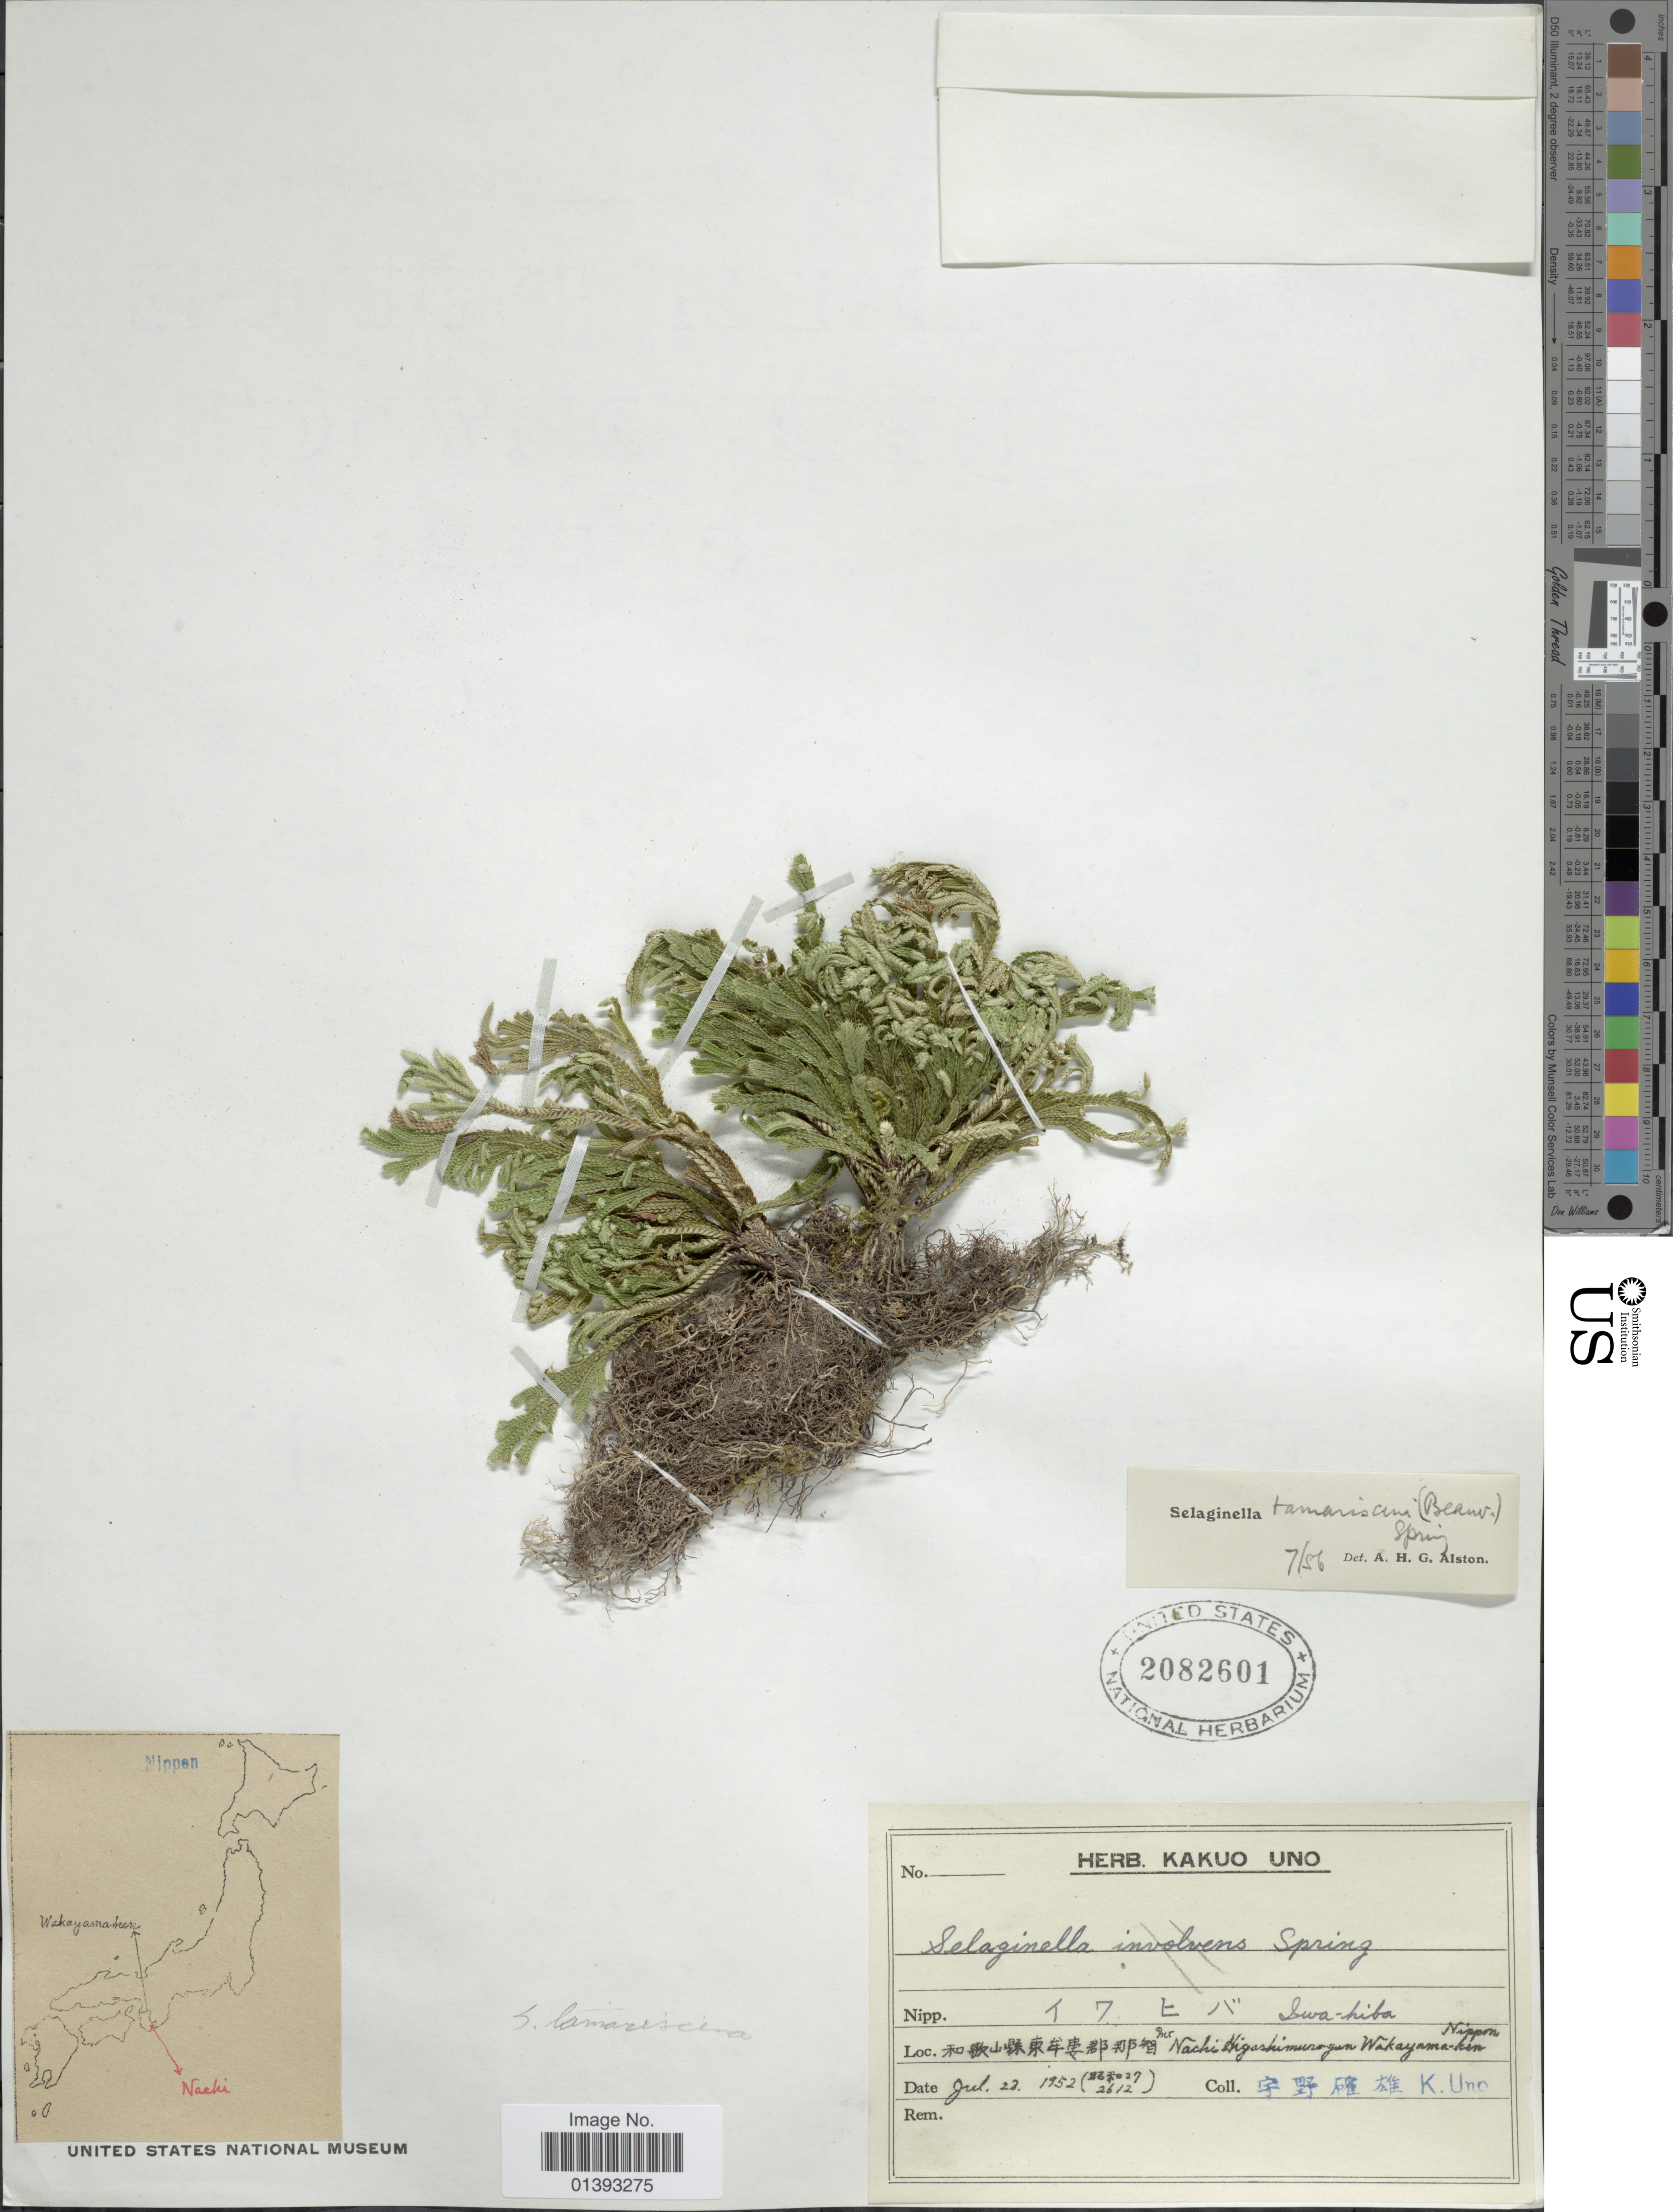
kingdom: Plantae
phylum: Tracheophyta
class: Lycopodiopsida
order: Selaginellales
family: Selaginellaceae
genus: Selaginella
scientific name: Selaginella tamariscina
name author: (P. Beauv.) Spring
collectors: K. Umo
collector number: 2612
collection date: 1952-07-22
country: Japan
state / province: Wakayama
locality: Nachi Higashimuro-gun Wakayama-ken Nippon.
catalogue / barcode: US 2082601